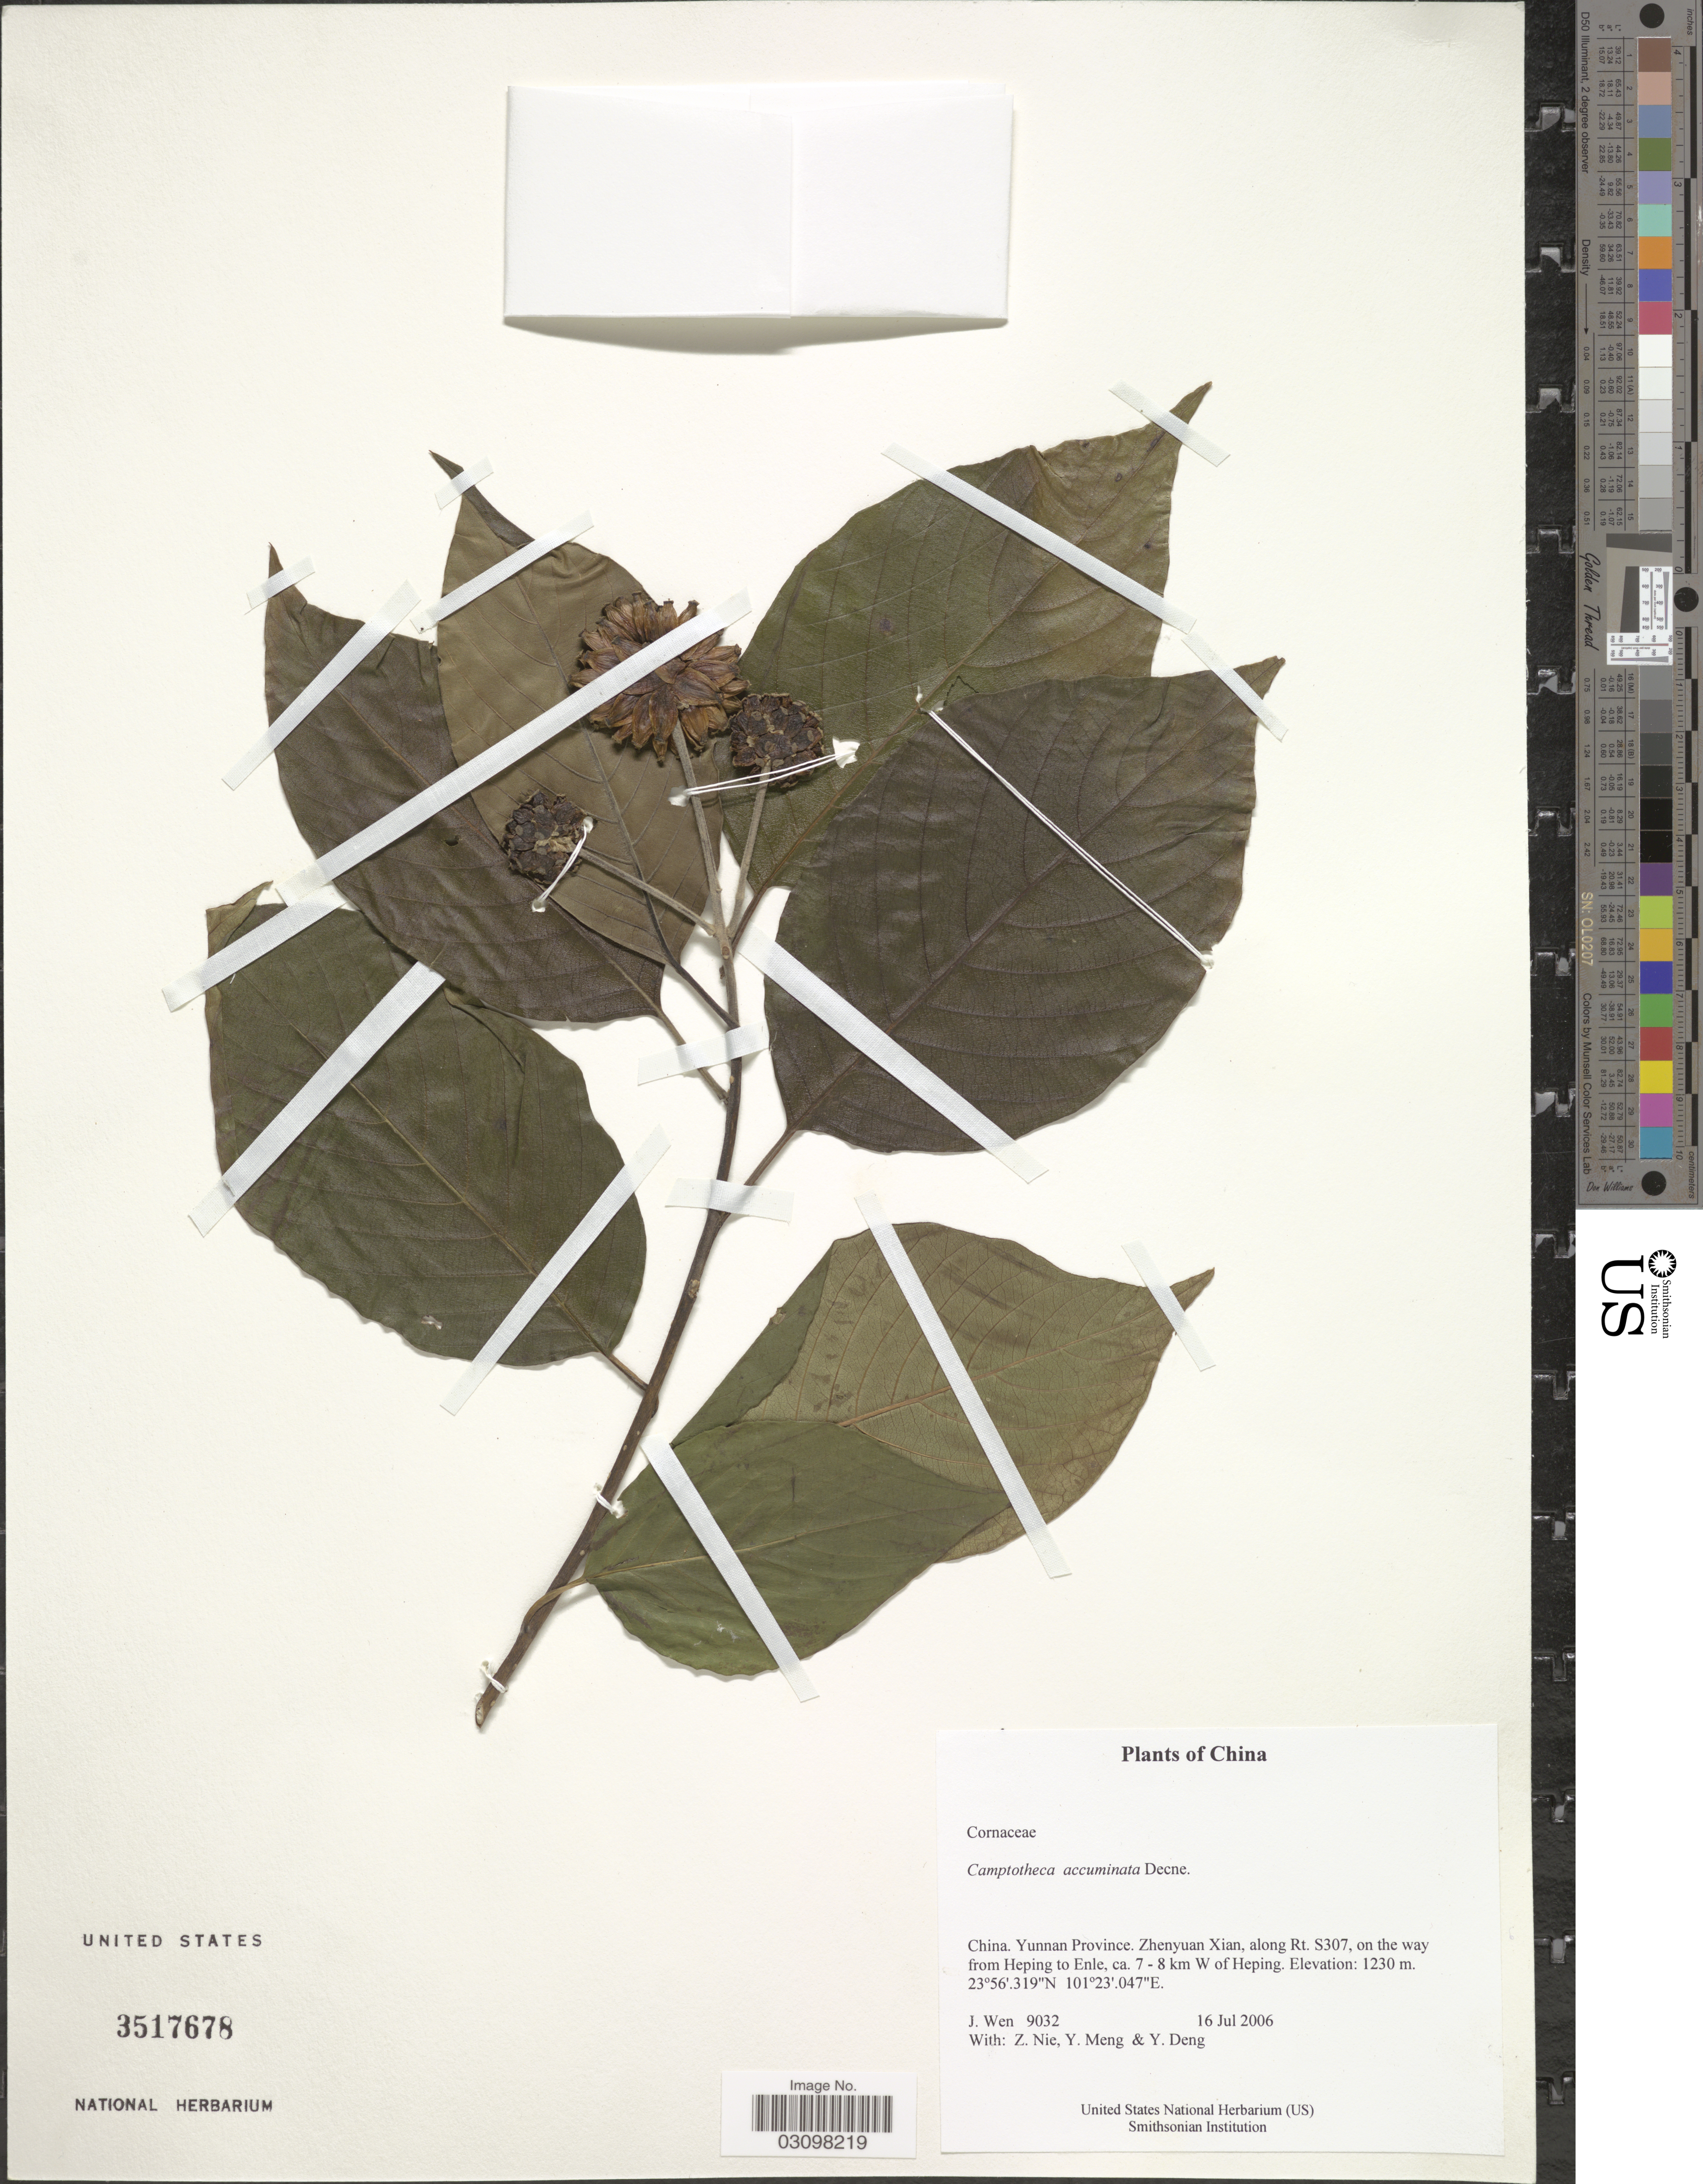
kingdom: Plantae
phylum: Tracheophyta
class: Magnoliopsida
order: Cornales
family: Nyssaceae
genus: Camptotheca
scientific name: Camptotheca acuminata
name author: Decne.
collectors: J. Wen, Z. Nie, Y. Meng & Y. Deng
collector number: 9032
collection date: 2006-07-16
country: China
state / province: Yunnan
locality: Zhenyuan Xian, along Rt. S307, on the way from Heping to Enle, ca. 7 - 8 km W of Heping.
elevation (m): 1230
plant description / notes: Fruit temporarily sampled for micro-CT scanning.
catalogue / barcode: US 3517678